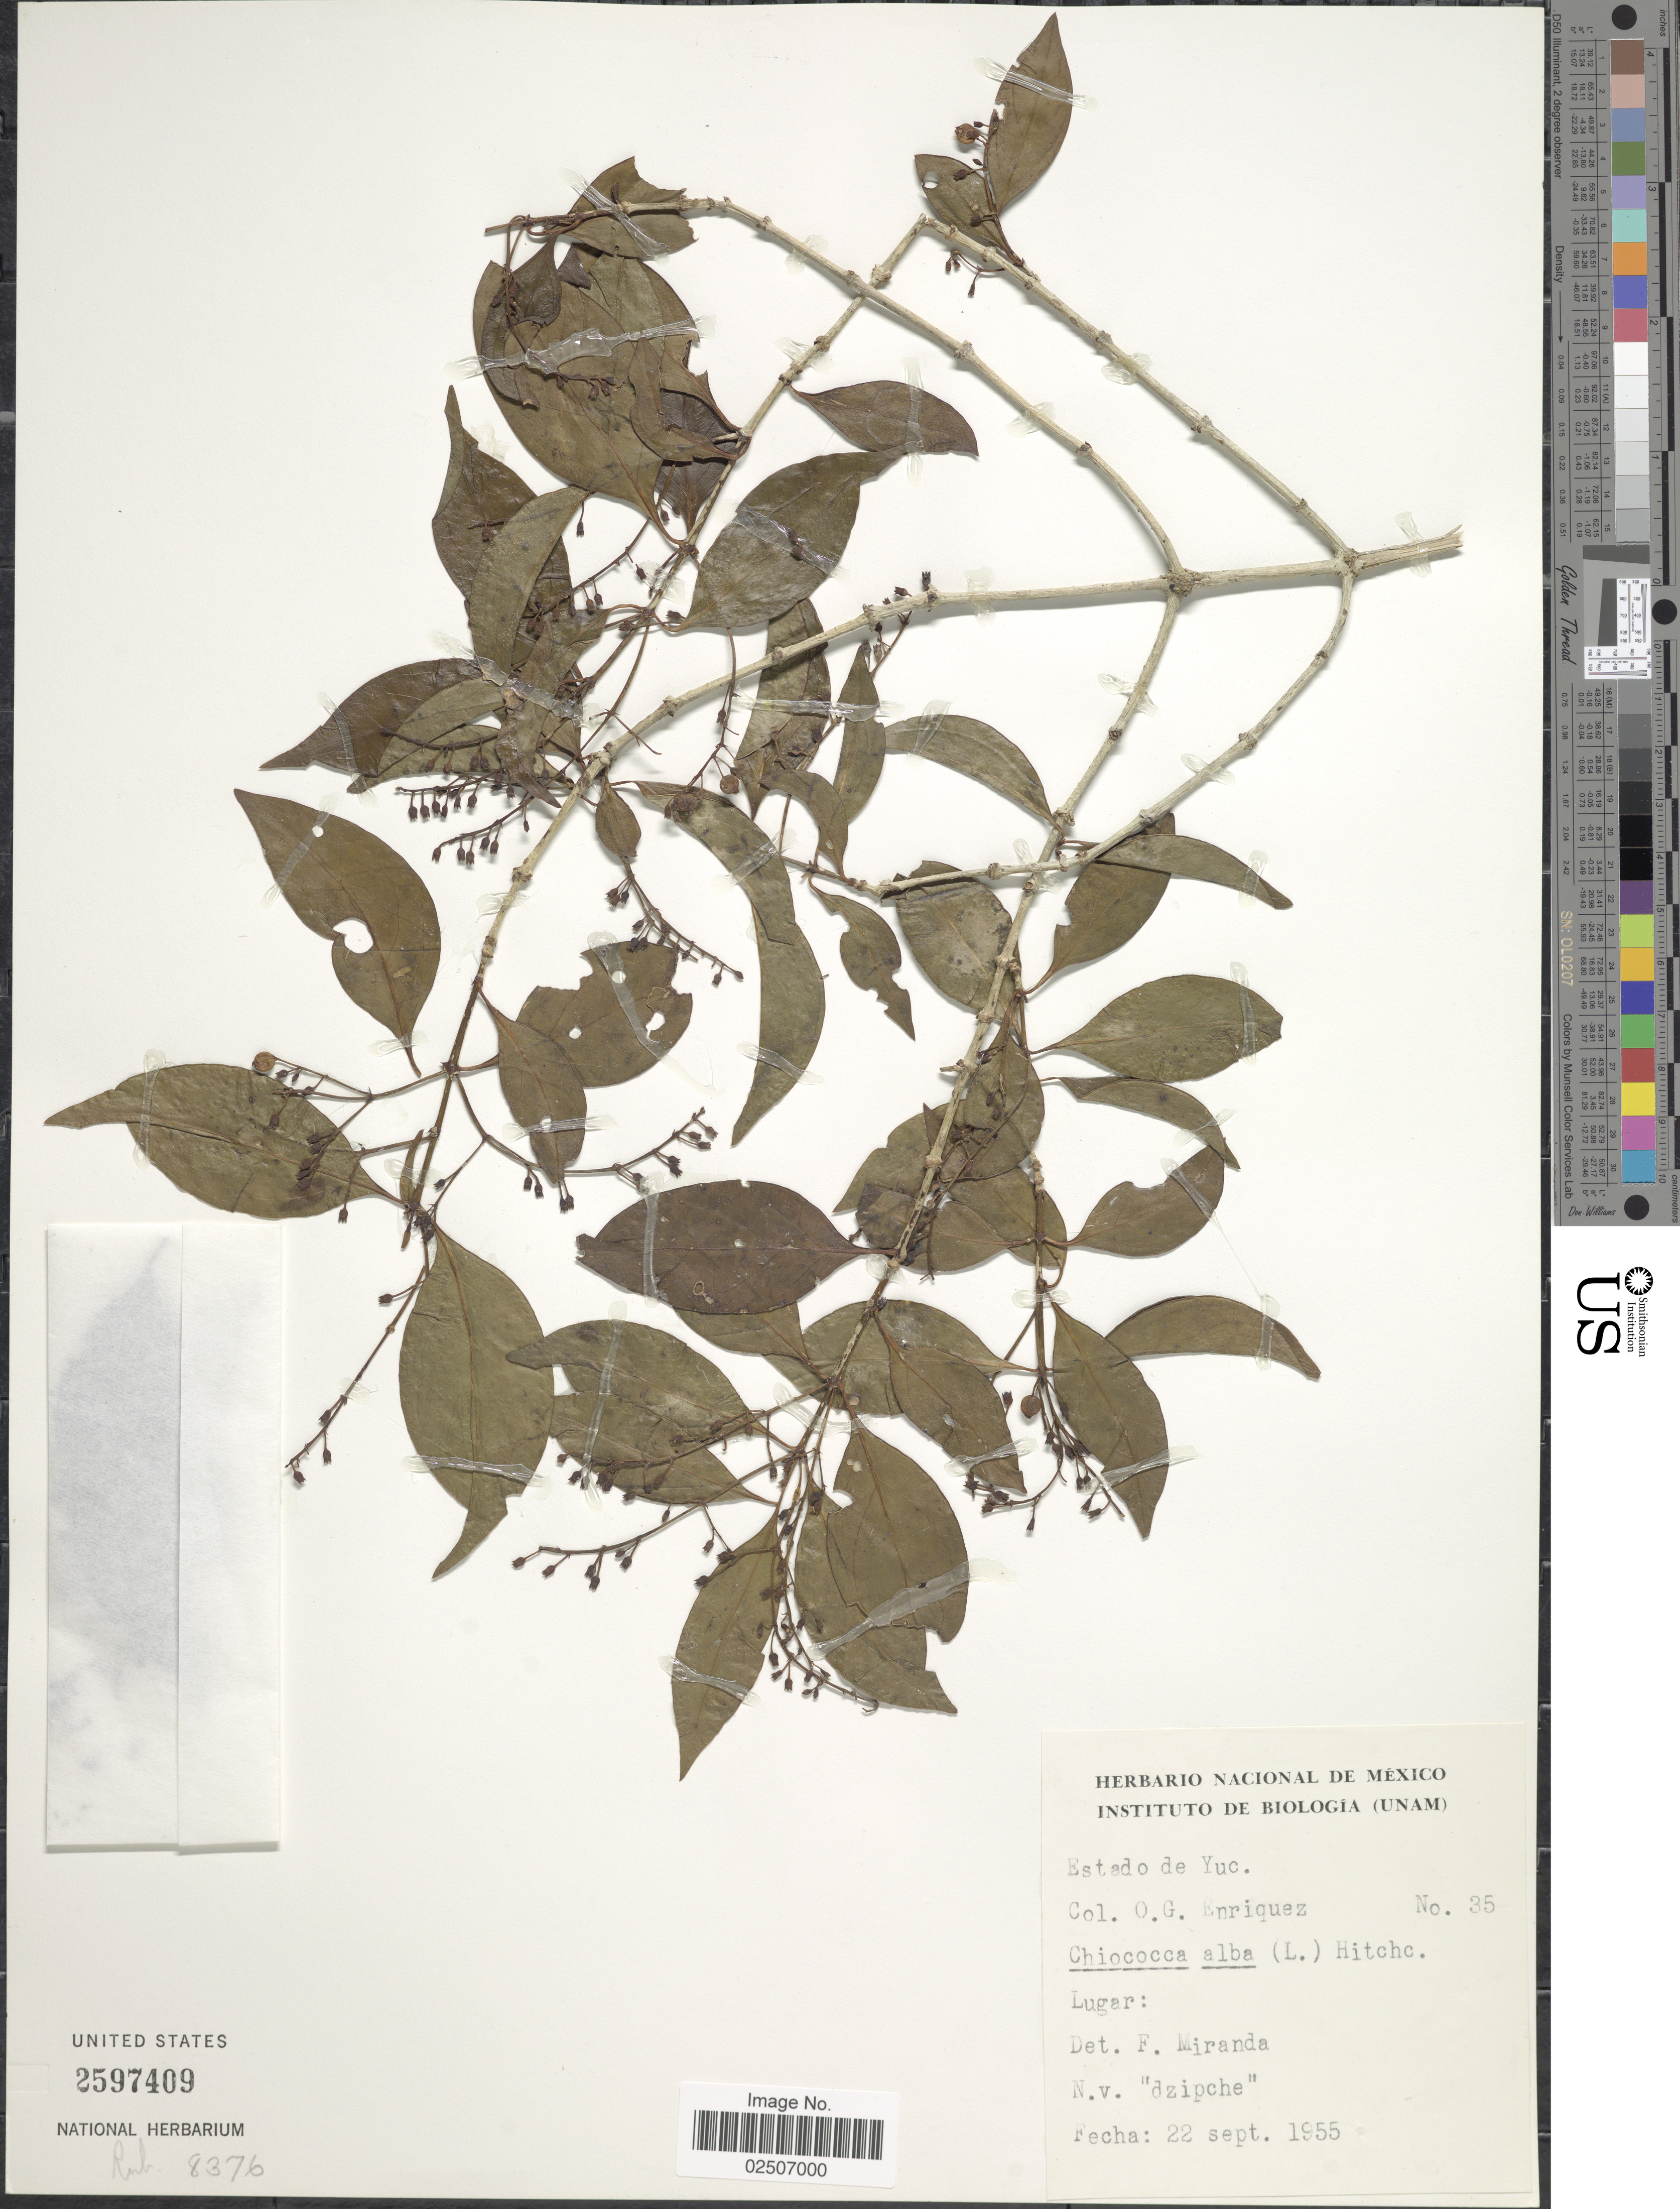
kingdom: Plantae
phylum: Tracheophyta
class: Magnoliopsida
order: Gentianales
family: Rubiaceae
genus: Chiococca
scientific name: Chiococca alba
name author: (L.) Hitchc.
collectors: O. Enriquez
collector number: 35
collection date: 1955-09-22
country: Mexico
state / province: Yucatán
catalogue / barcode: US 2597409